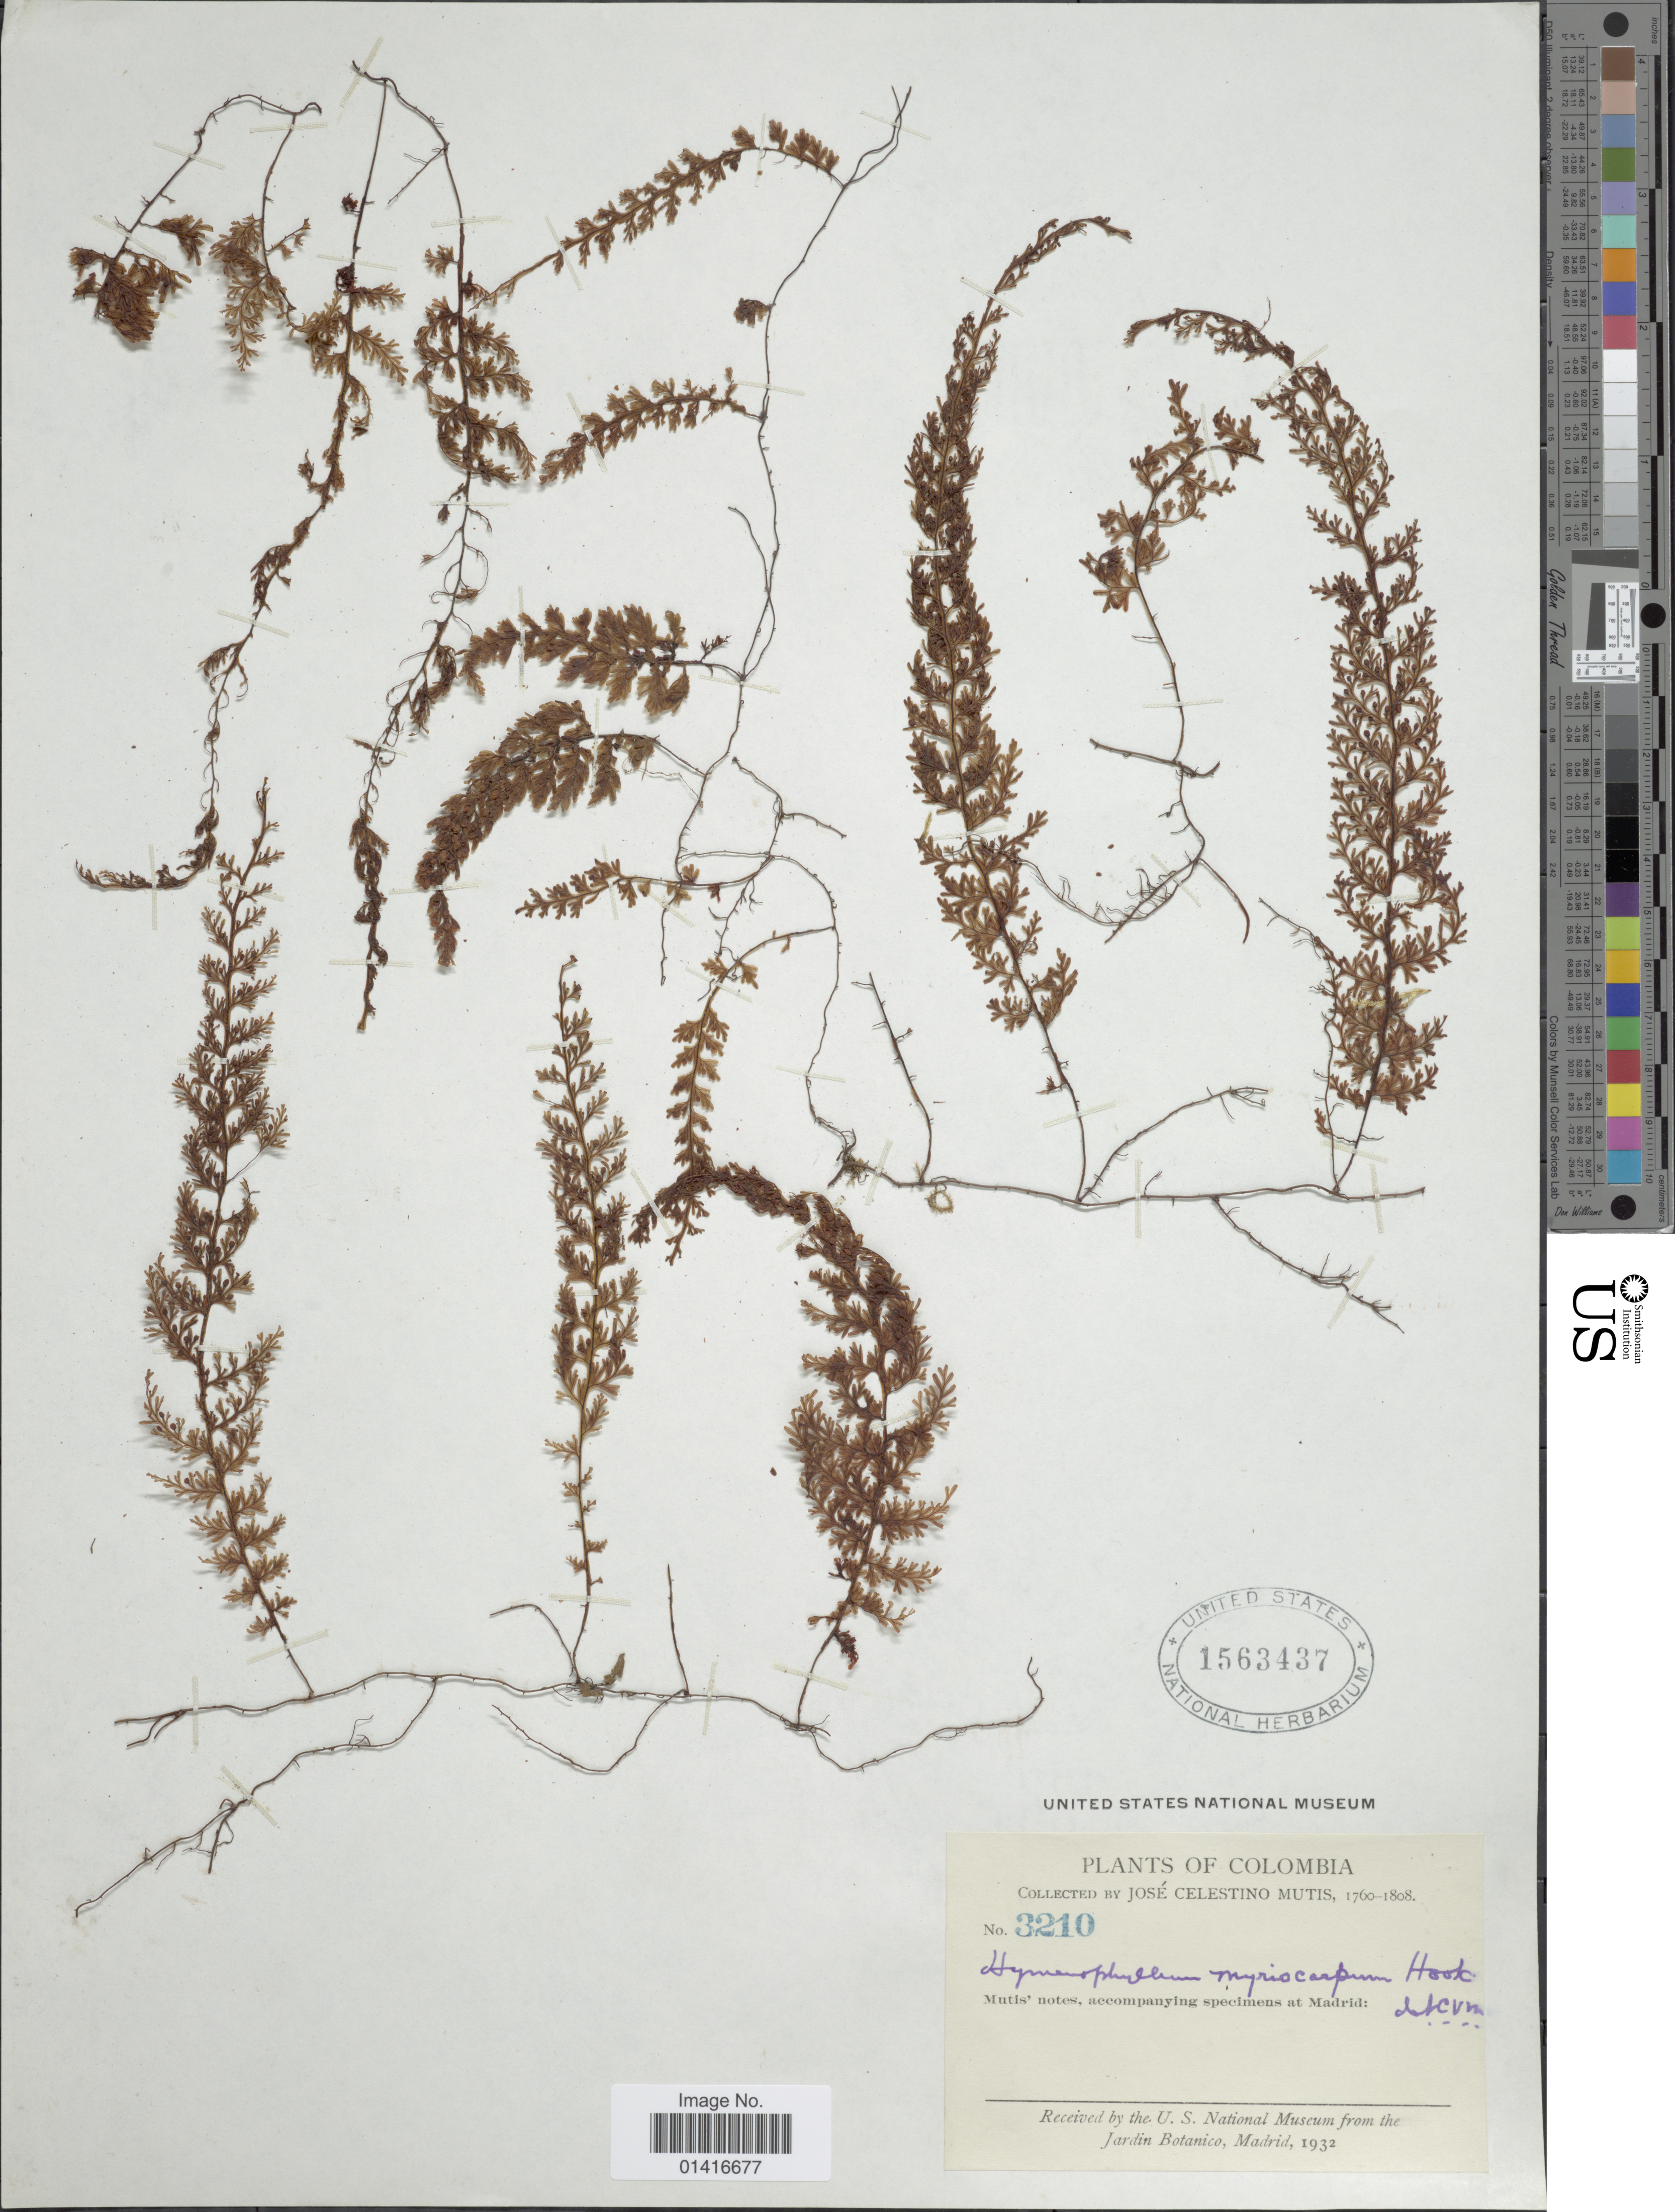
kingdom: Plantae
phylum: Tracheophyta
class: Polypodiopsida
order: Hymenophyllales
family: Hymenophyllaceae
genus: Hymenophyllum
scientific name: Hymenophyllum myriocarpum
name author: Hook.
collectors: J. C. B. Mutis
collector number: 3210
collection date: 1760/1808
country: Colombia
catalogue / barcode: US 1563437